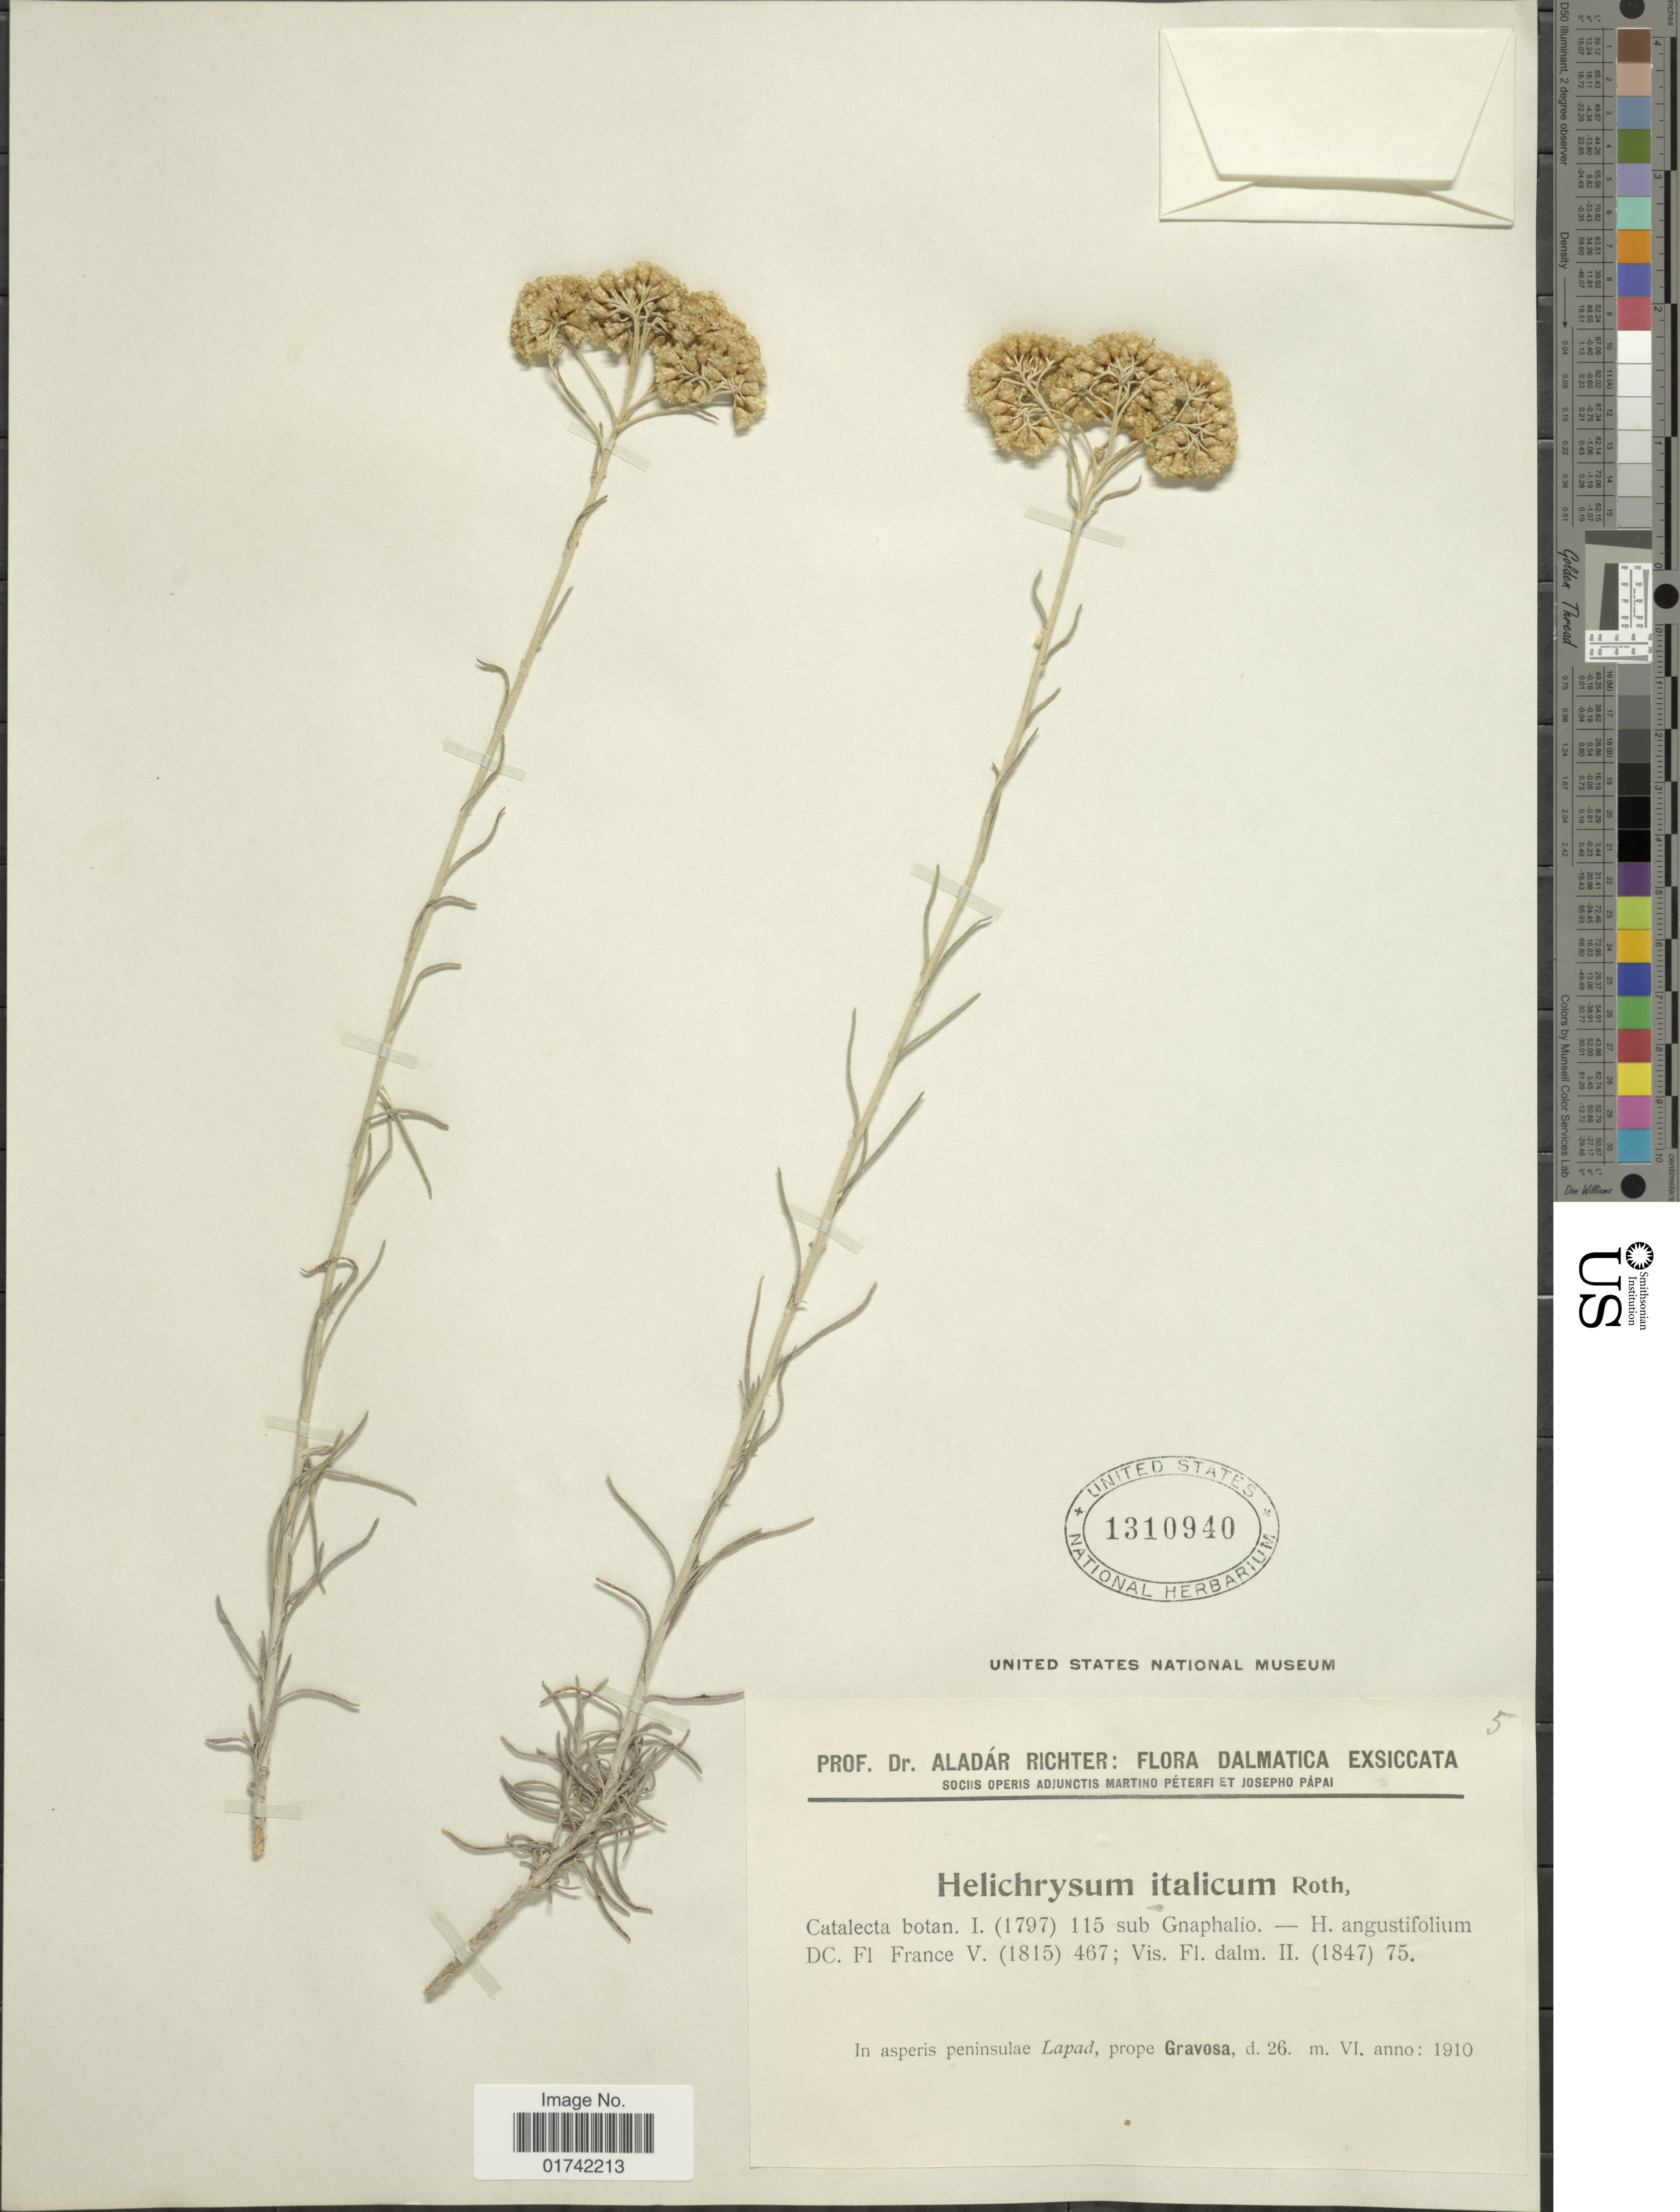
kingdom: Plantae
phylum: Tracheophyta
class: Magnoliopsida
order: Asterales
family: Asteraceae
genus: Helichrysum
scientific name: Helichrysum italicum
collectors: A. Richter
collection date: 1910-06-26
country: Croatia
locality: Dalmatica, in asperis peninsulae Lapad, prope Gravosa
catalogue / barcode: US 1310940